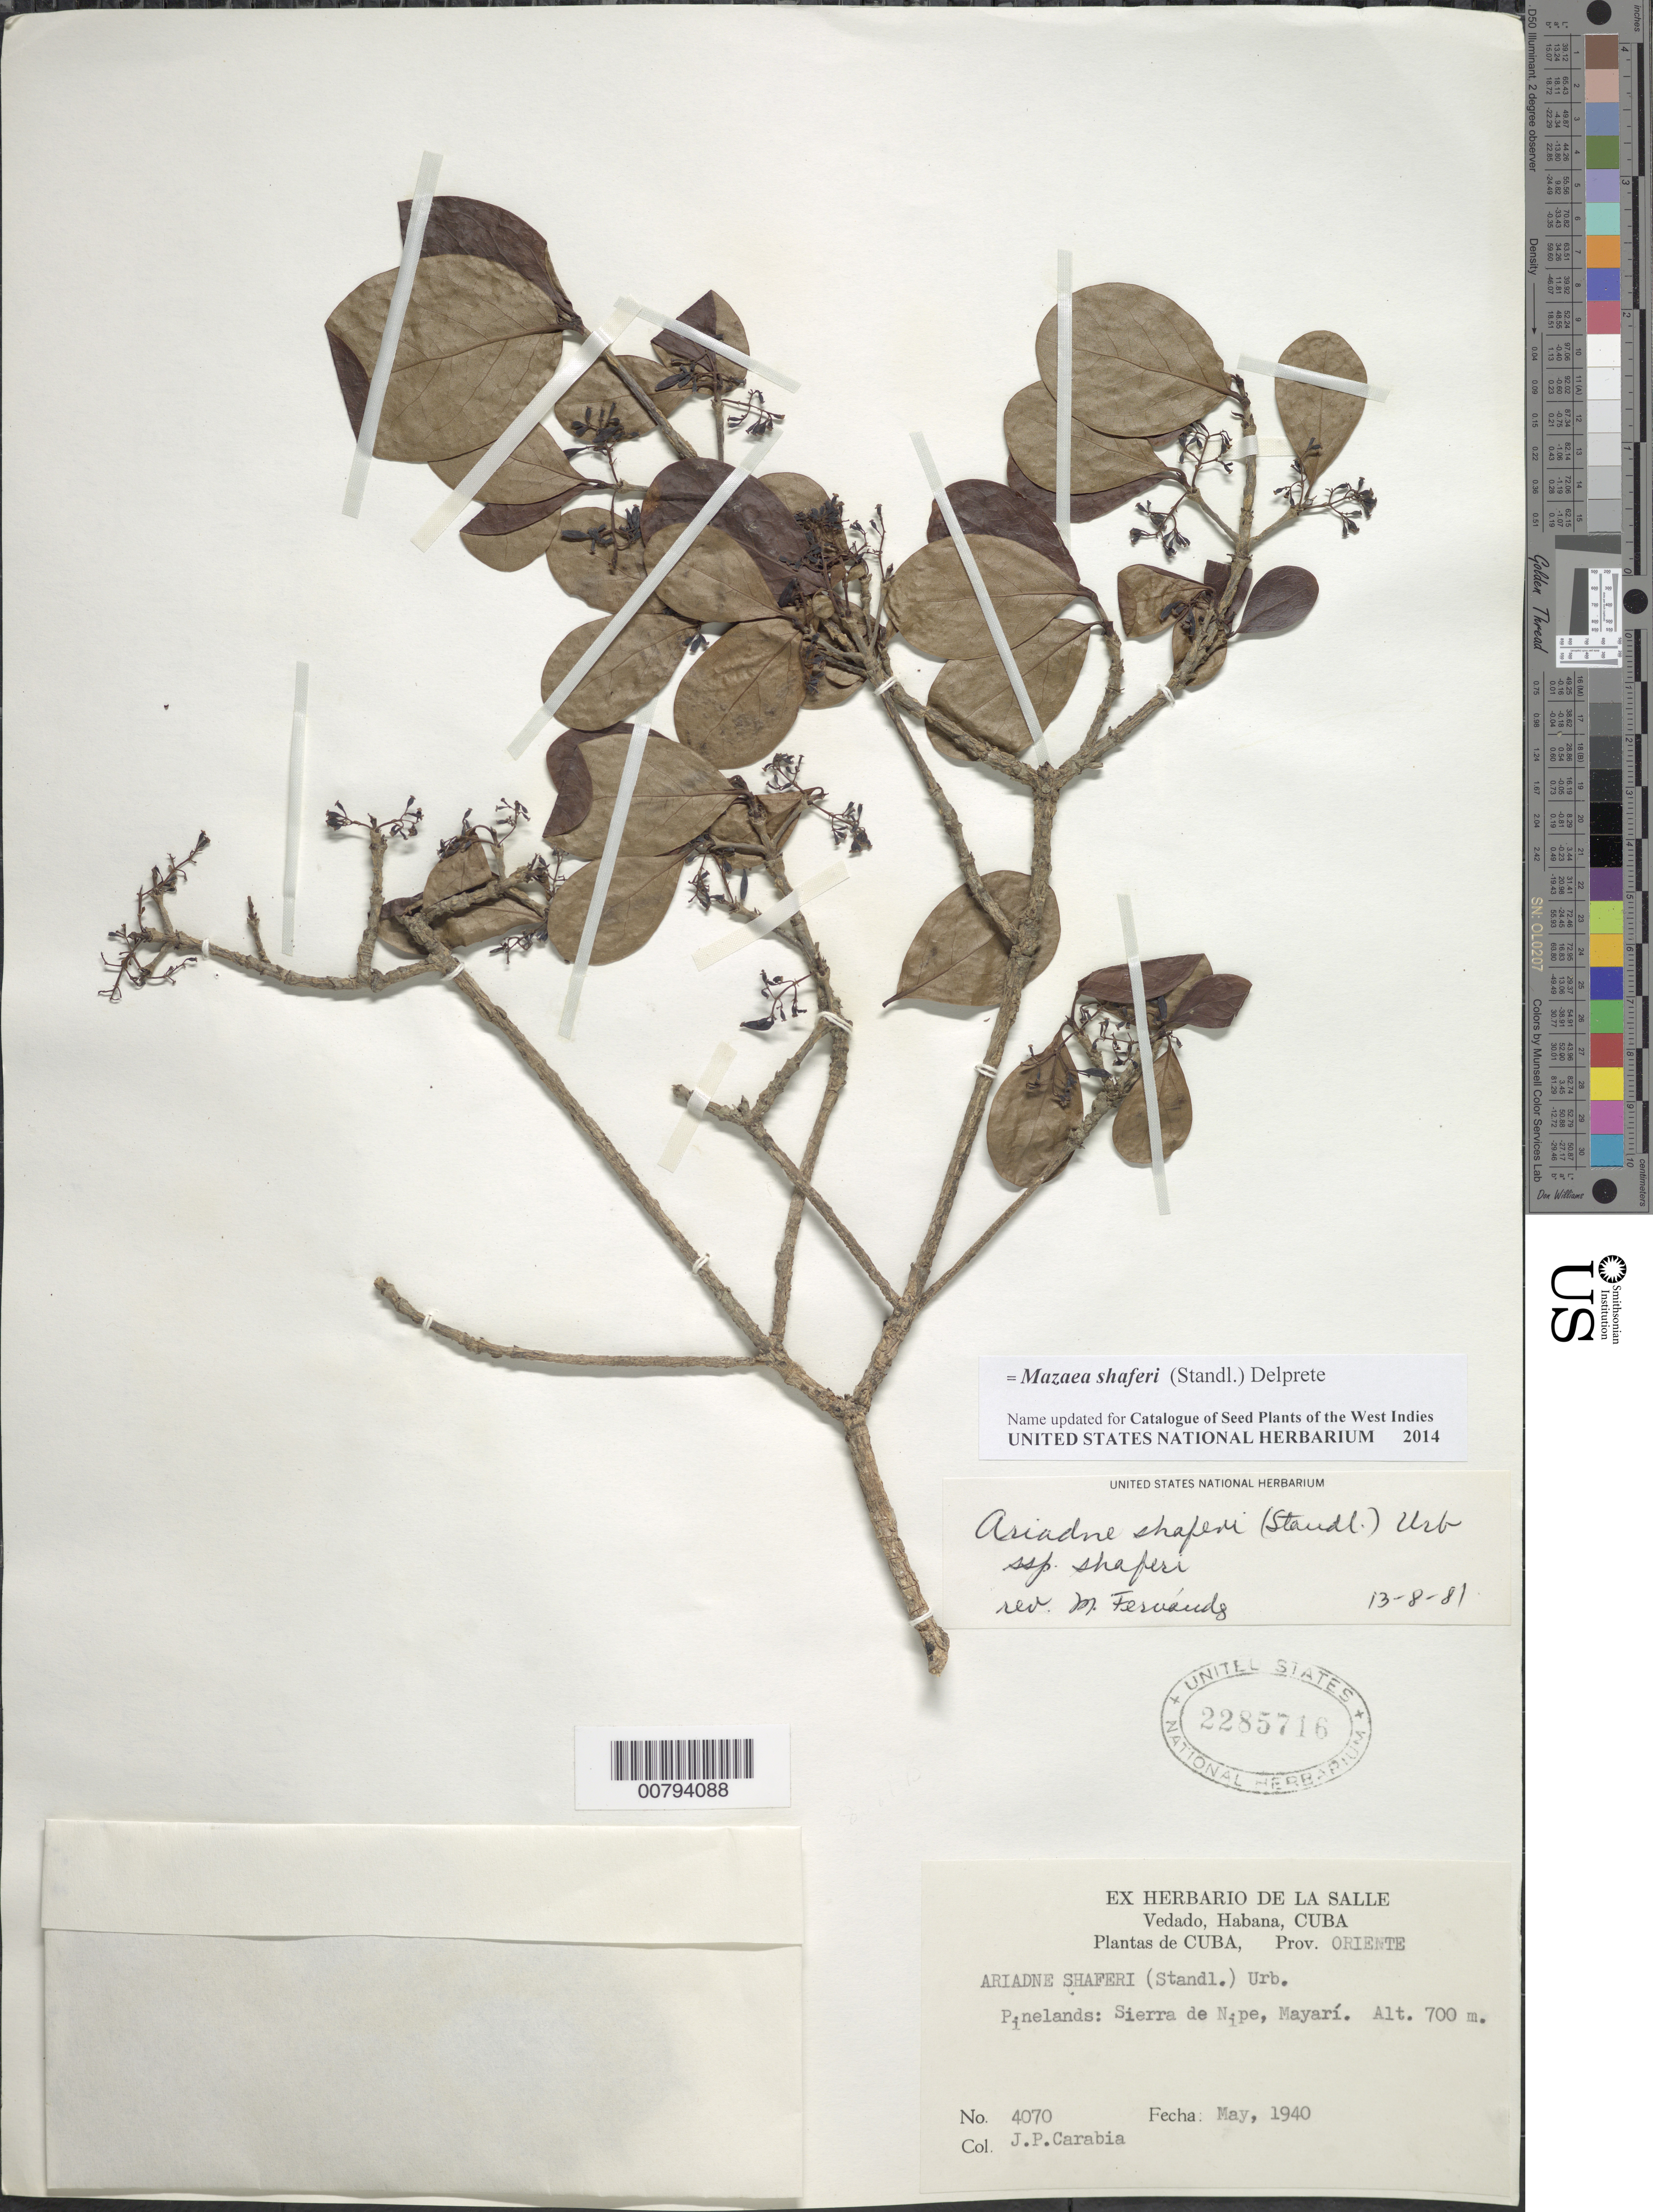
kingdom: Plantae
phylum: Tracheophyta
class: Magnoliopsida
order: Gentianales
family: Rubiaceae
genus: Mazaea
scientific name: Mazaea shaferi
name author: (Standl.) Delprete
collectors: J. Carabia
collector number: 4070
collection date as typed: May 1940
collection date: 1940-05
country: Cuba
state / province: Oriente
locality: Sierra de Nipe, Mayarí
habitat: Pinelands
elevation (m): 700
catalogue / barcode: US 2285716